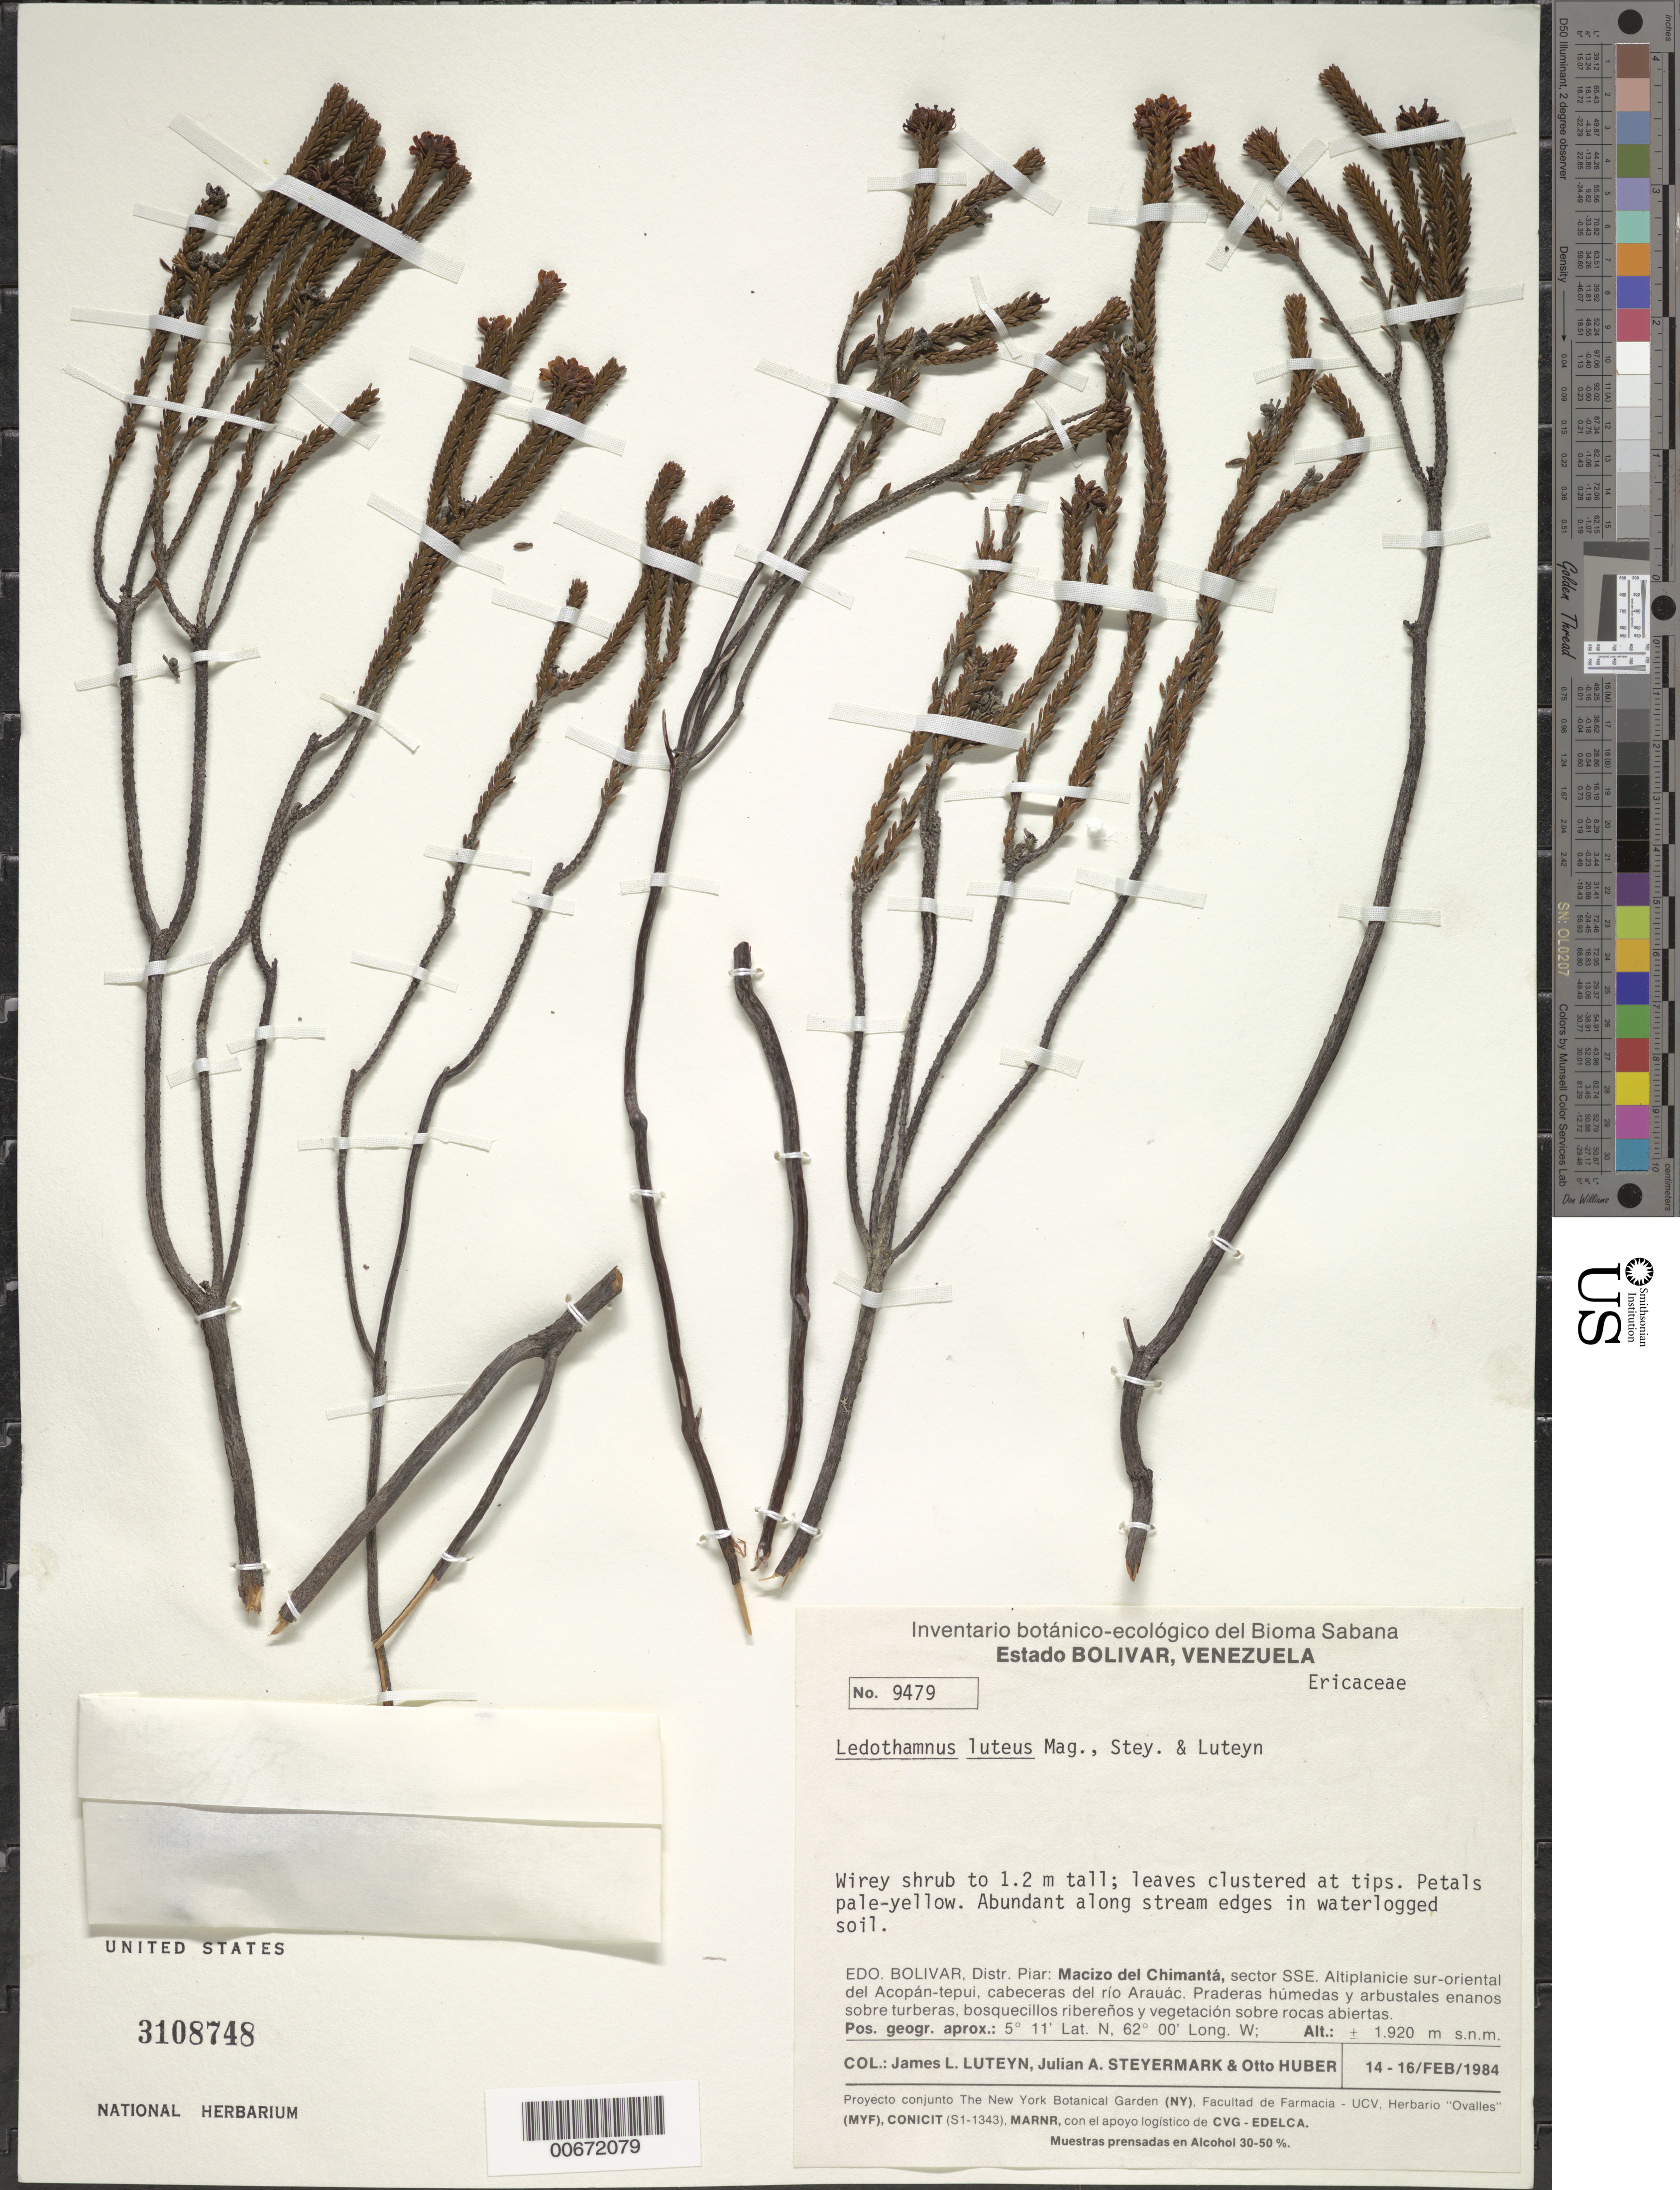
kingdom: Plantae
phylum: Tracheophyta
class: Magnoliopsida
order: Ericales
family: Ericaceae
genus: Ledothamnus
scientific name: Ledothamnus luteus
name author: Maguire et al.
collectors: J. L. Luteyn, J. Steyermark & O. Huber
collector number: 9479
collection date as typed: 14-Feb-84 to 16-Feb-84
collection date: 1984-02-14/1984-02-16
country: Venezuela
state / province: Bolívar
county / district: Piar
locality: Macizo del Chimantá, sector SSE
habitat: Along stream edges in waterlogged soil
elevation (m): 1920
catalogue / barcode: US 3108748